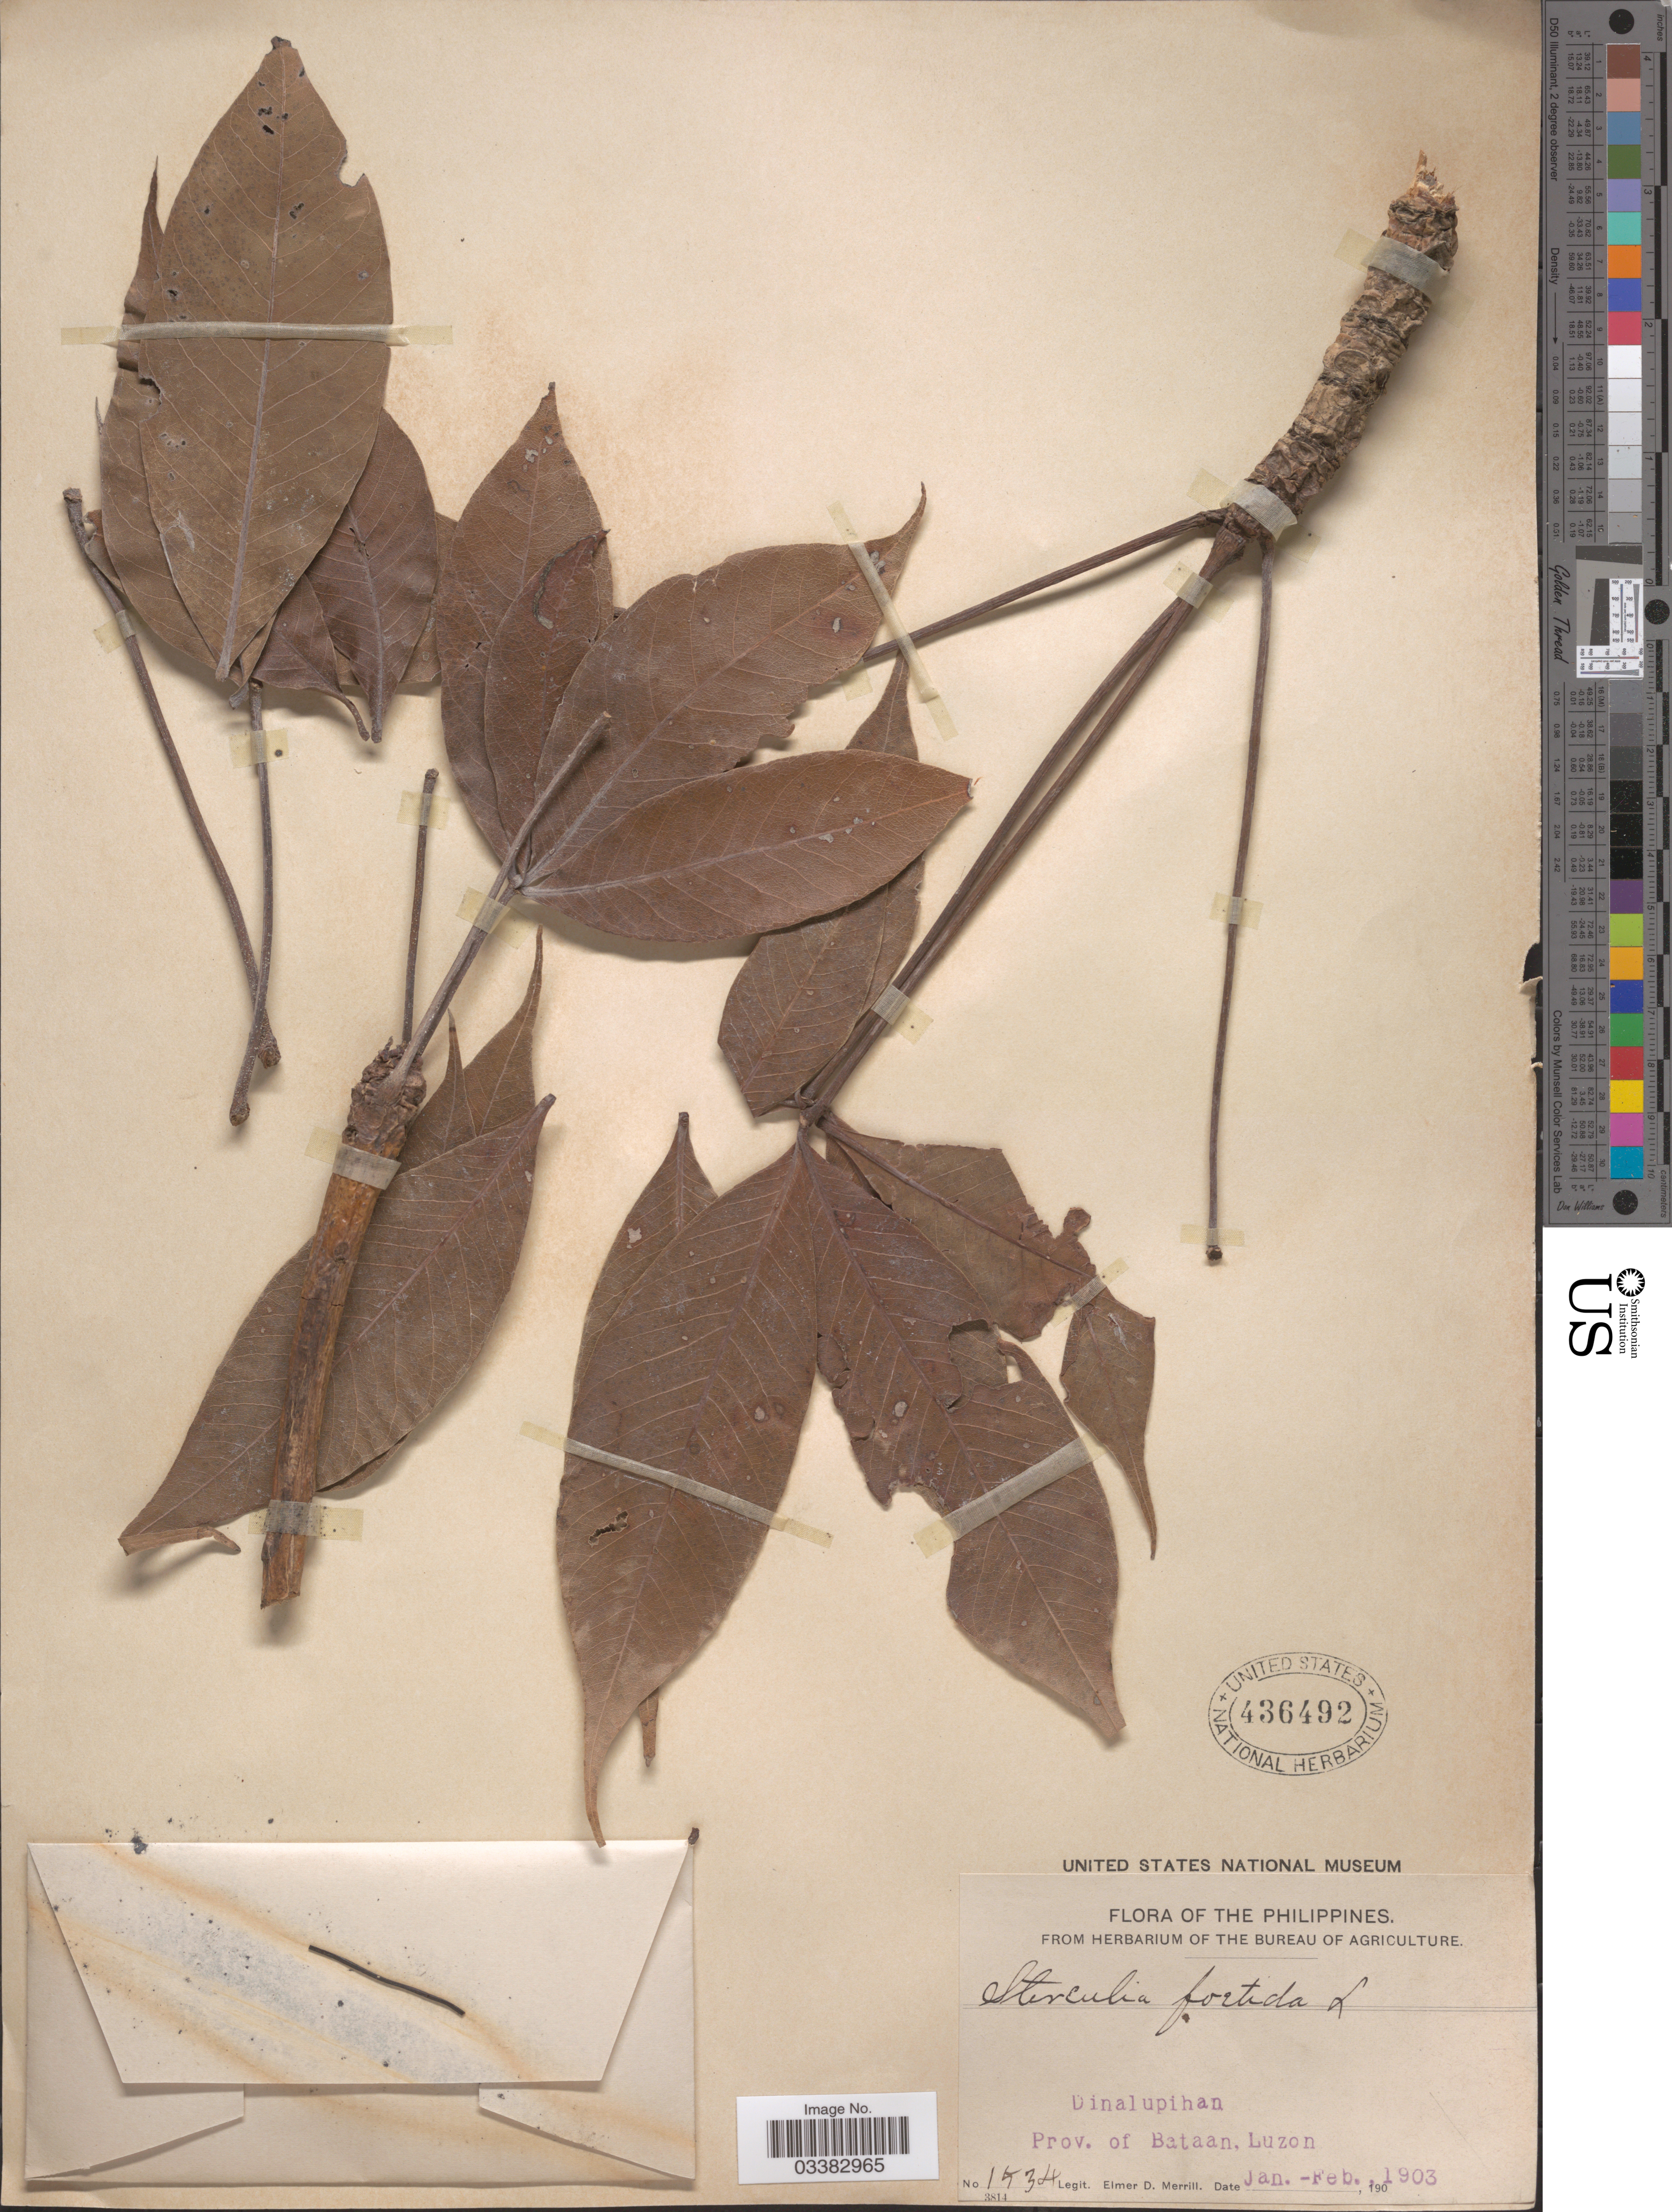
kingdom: Plantae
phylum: Tracheophyta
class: Magnoliopsida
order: Malvales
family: Malvaceae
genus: Sterculia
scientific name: Sterculia foetida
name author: L.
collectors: E. D. Merrill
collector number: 1534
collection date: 1903-01/1903-02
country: Philippines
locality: Dinalupihan, Prov. of Bataan, Luzon.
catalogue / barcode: US 436492